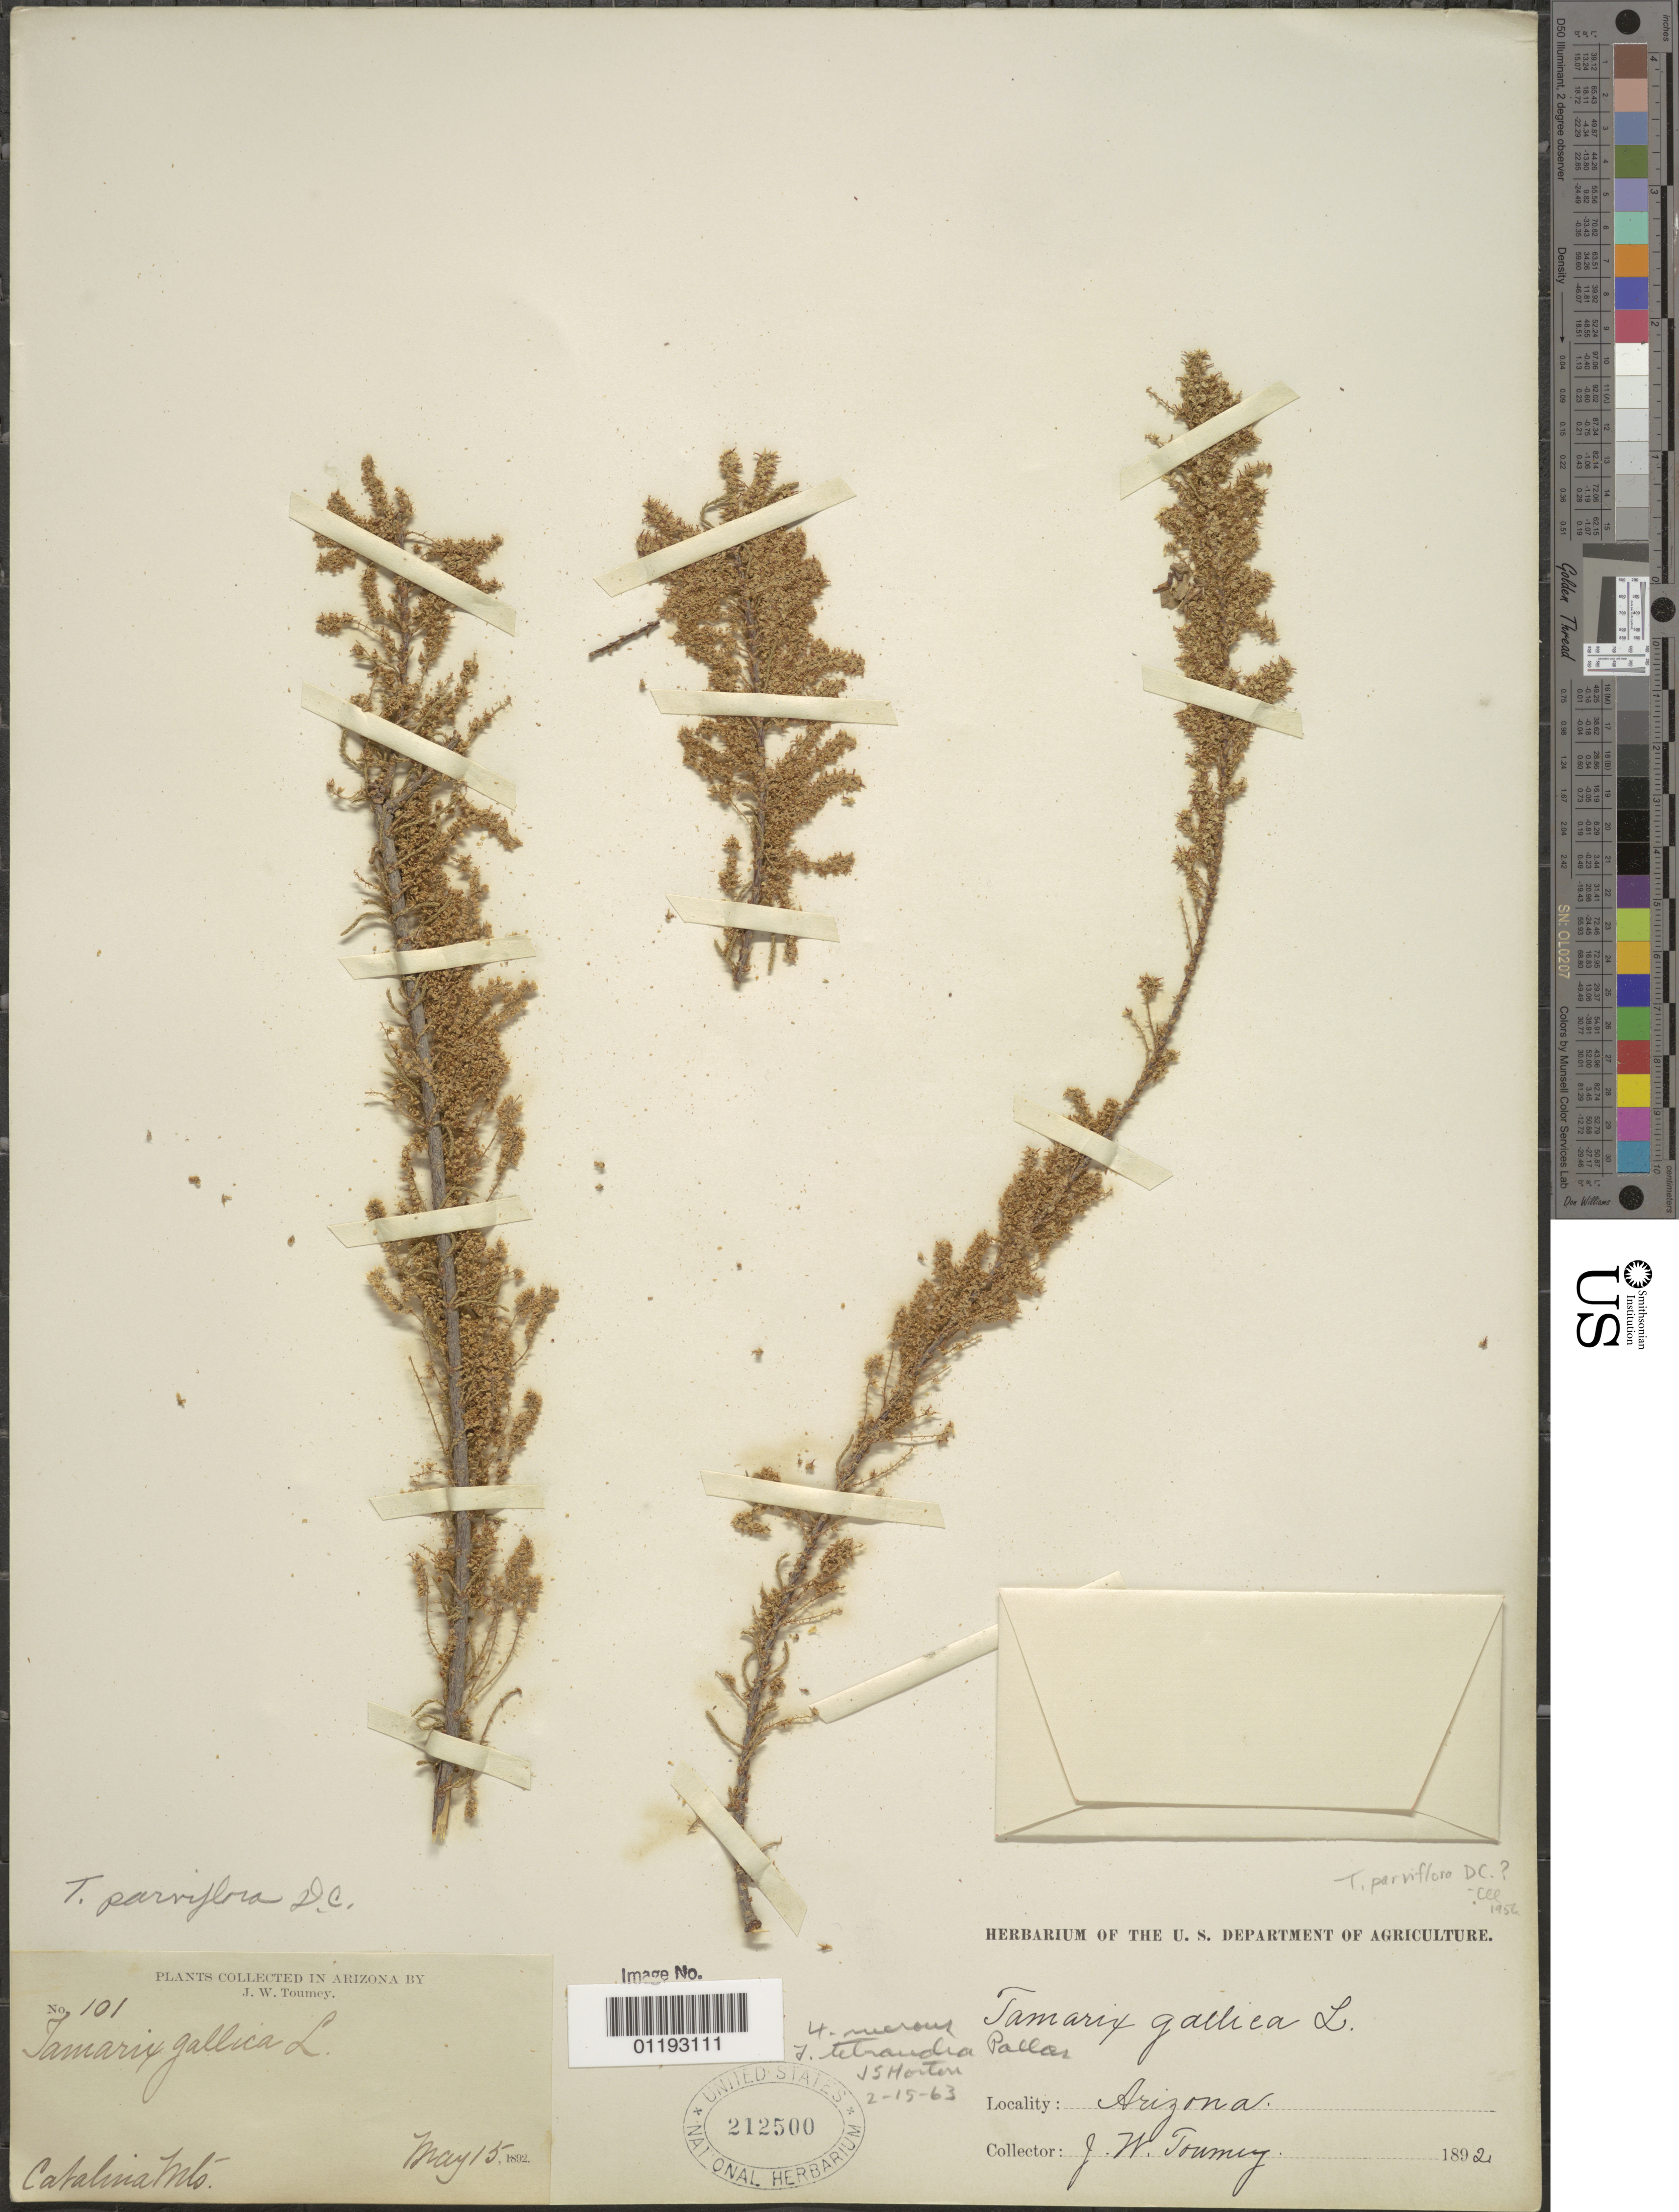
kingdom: Plantae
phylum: Tracheophyta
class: Magnoliopsida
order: Caryophyllales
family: Tamaricaceae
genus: Tamarix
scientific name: Tamarix parviflora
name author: DC.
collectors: J. W. Toumey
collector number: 101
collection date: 1892-05-15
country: United States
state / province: Arizona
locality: Catalina Mts.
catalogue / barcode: US 212500